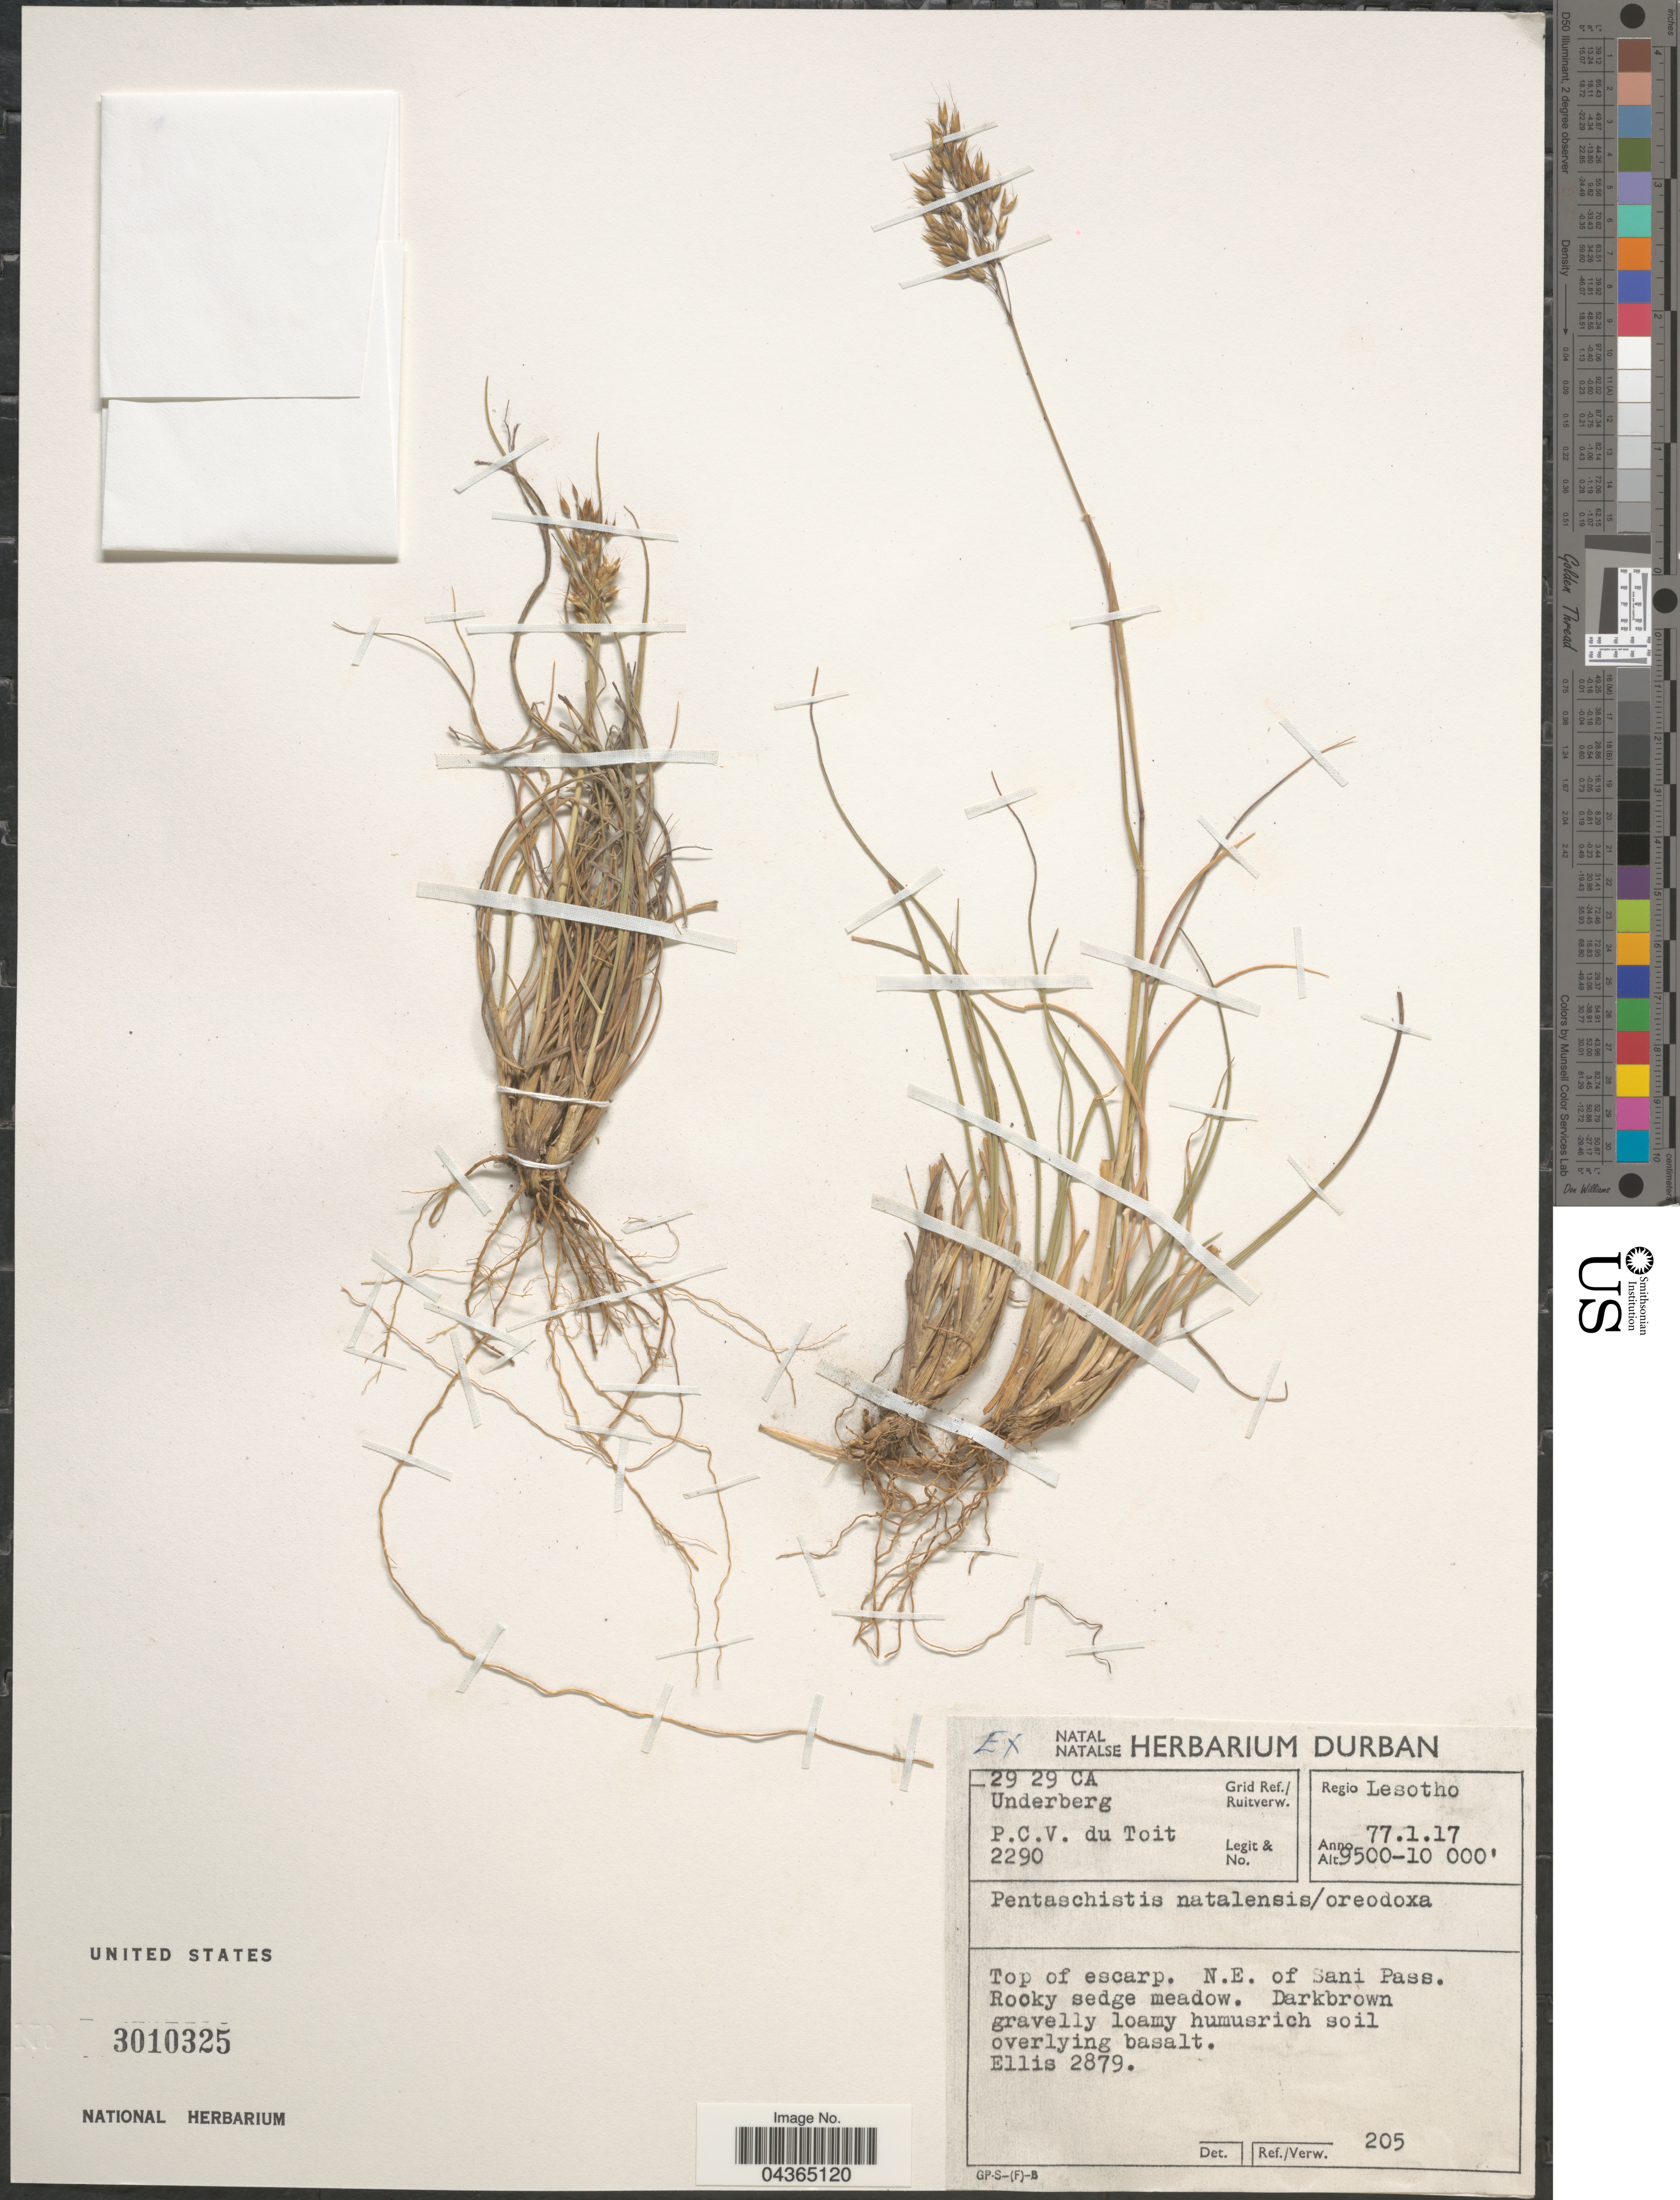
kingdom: Plantae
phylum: Tracheophyta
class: Liliopsida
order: Poales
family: Poaceae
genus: Pentameris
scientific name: Pentameris natalensis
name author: (Stapf) Galley & H.P. Linder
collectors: P. Du Toit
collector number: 2290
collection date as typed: Transcribed d/m/y: 17/1/77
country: Lesotho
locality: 29 29 CA Underberg Grid Ref./Ruitverw. Regio Lesotho. Top of escarp. N.E. of Sani Pass. Rocky sedge meadow.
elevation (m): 2896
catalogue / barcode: US 3010325